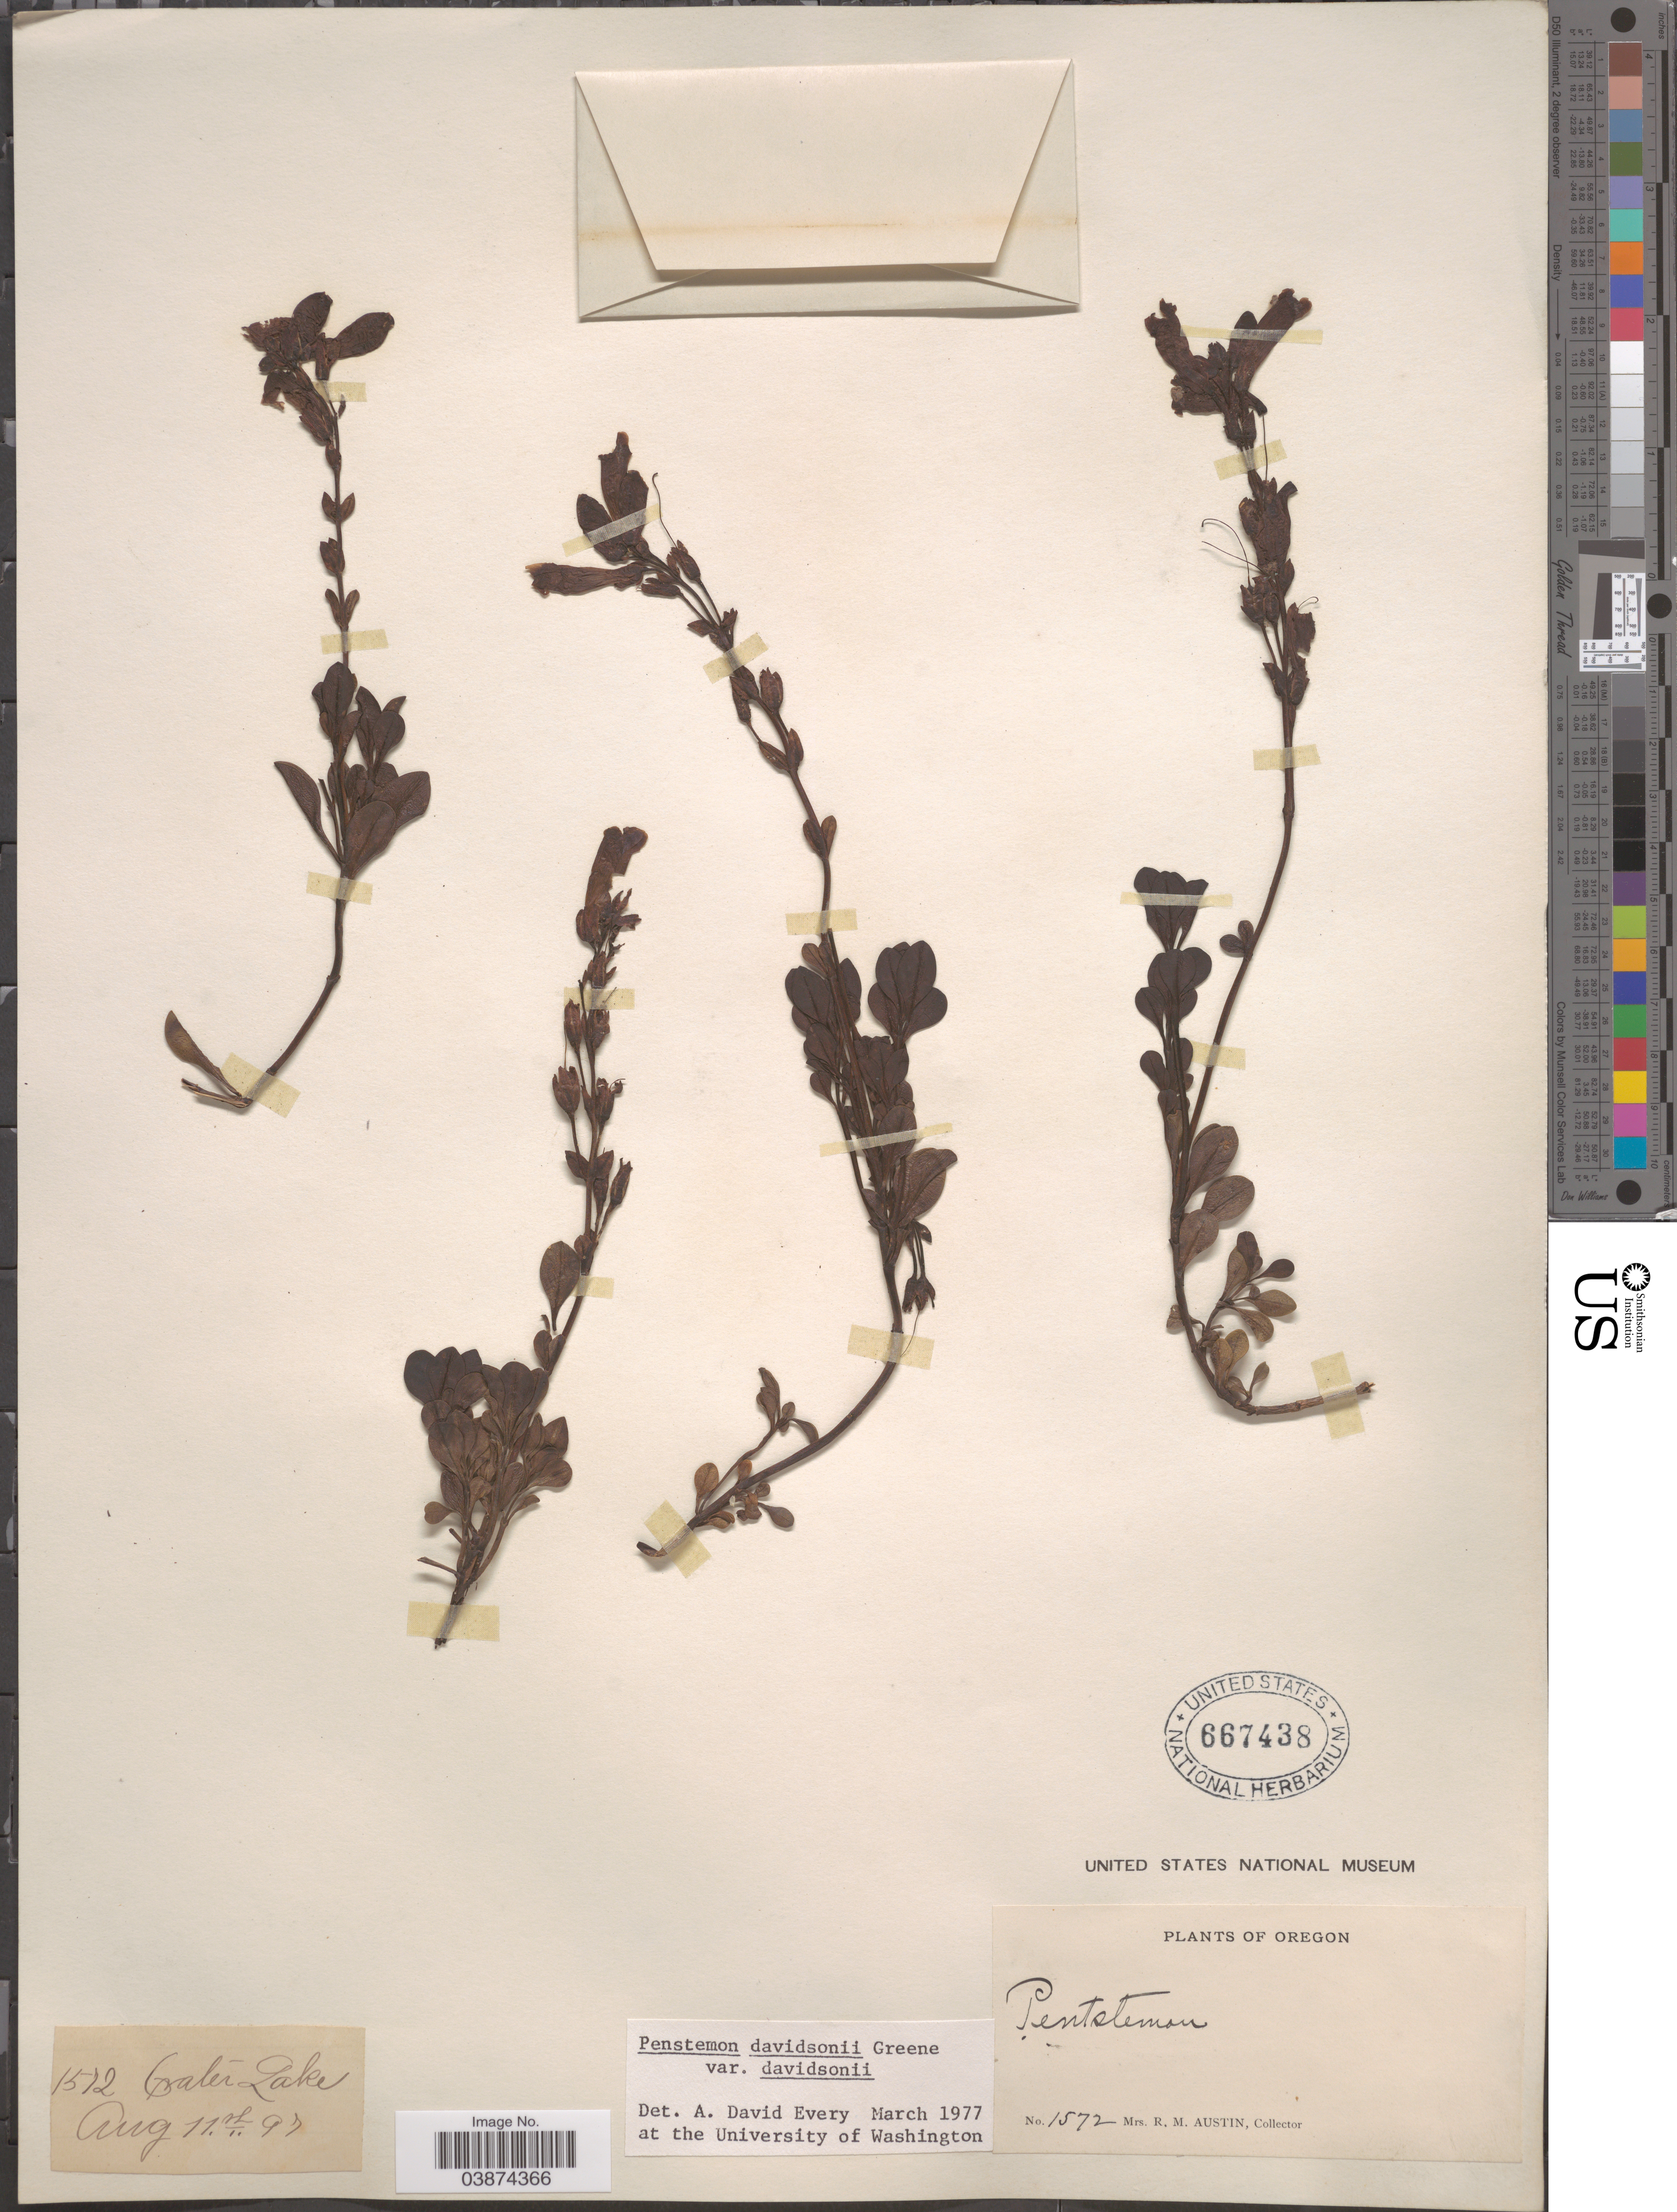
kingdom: Plantae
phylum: Tracheophyta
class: Magnoliopsida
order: Lamiales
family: Plantaginaceae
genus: Penstemon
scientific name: Penstemon davidsonii var. davidsonii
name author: Greene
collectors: R. Austin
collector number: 1572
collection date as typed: Transcribed d/m/y: 11/8/97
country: United States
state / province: Oregon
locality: Crater Lake.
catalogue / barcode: US 667438